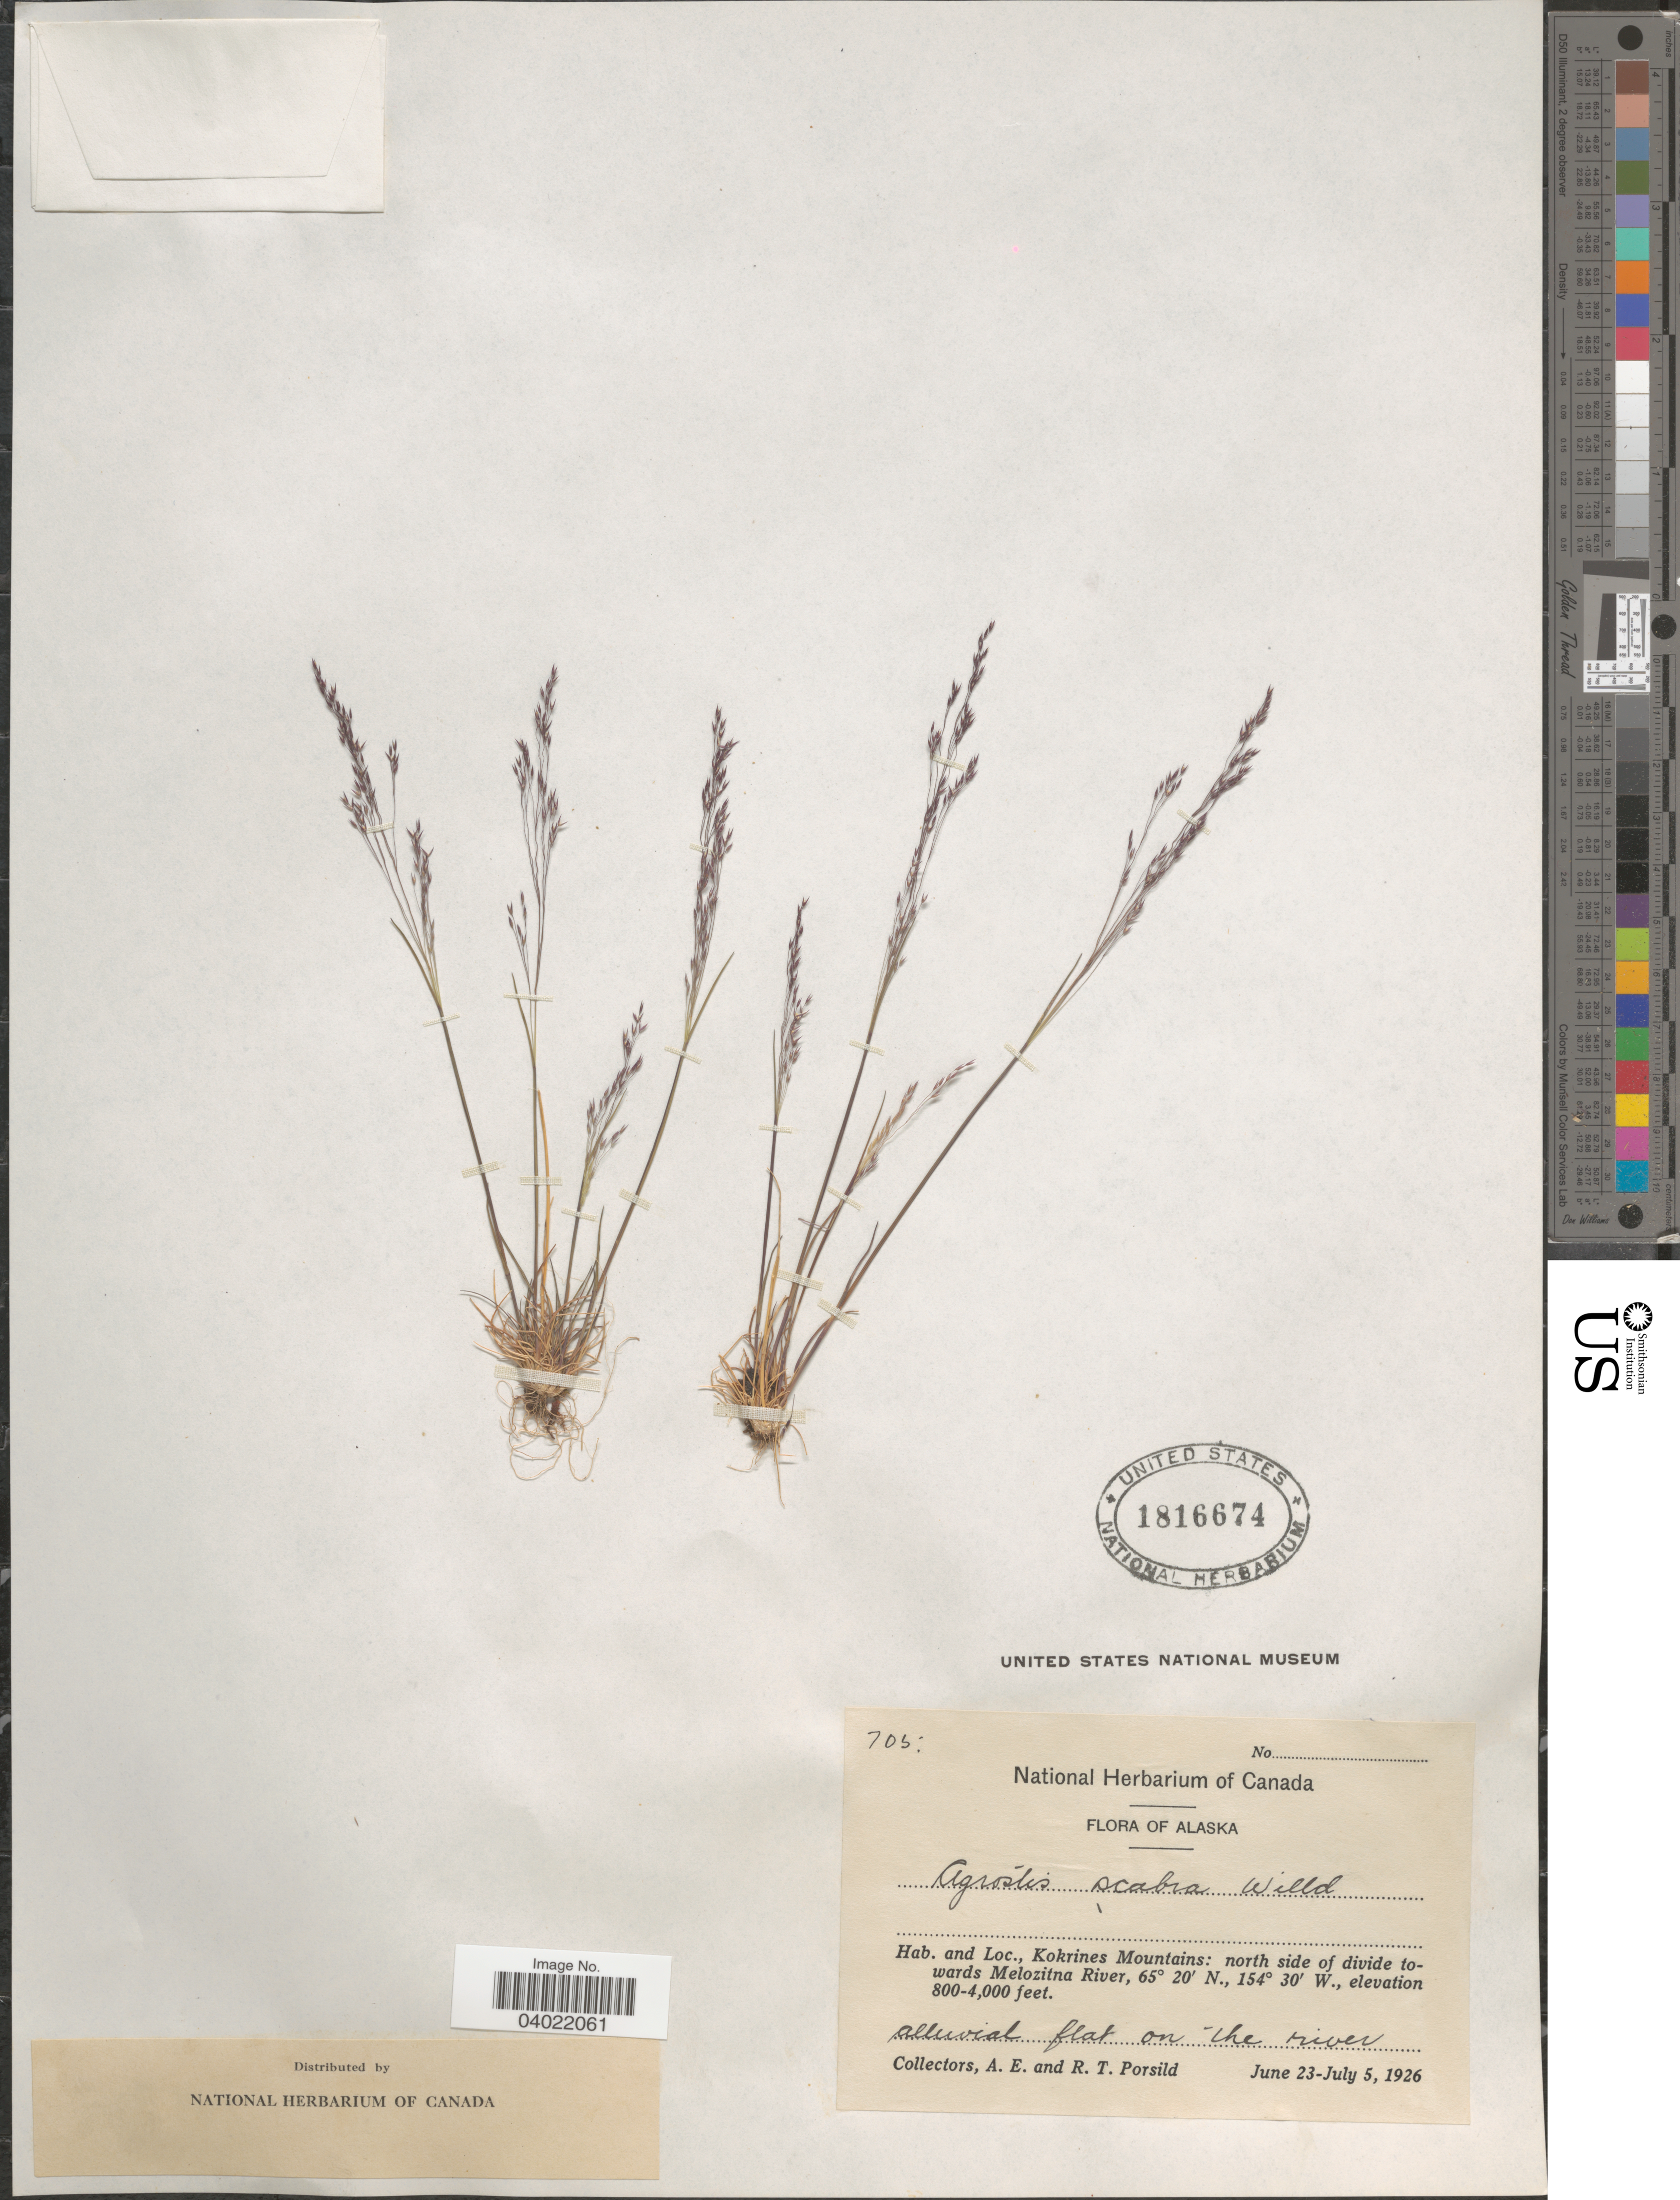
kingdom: Plantae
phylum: Tracheophyta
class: Liliopsida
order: Poales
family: Poaceae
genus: Agrostis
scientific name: Agrostis scabra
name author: Willd.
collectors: A. E. Porsild & R. T. Porsild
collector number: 705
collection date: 1926-06-23/1926-07-05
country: United States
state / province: Alaska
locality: Kokrines Mountains: north side of divide towards Melozitna River.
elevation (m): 244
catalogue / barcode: US 1816674